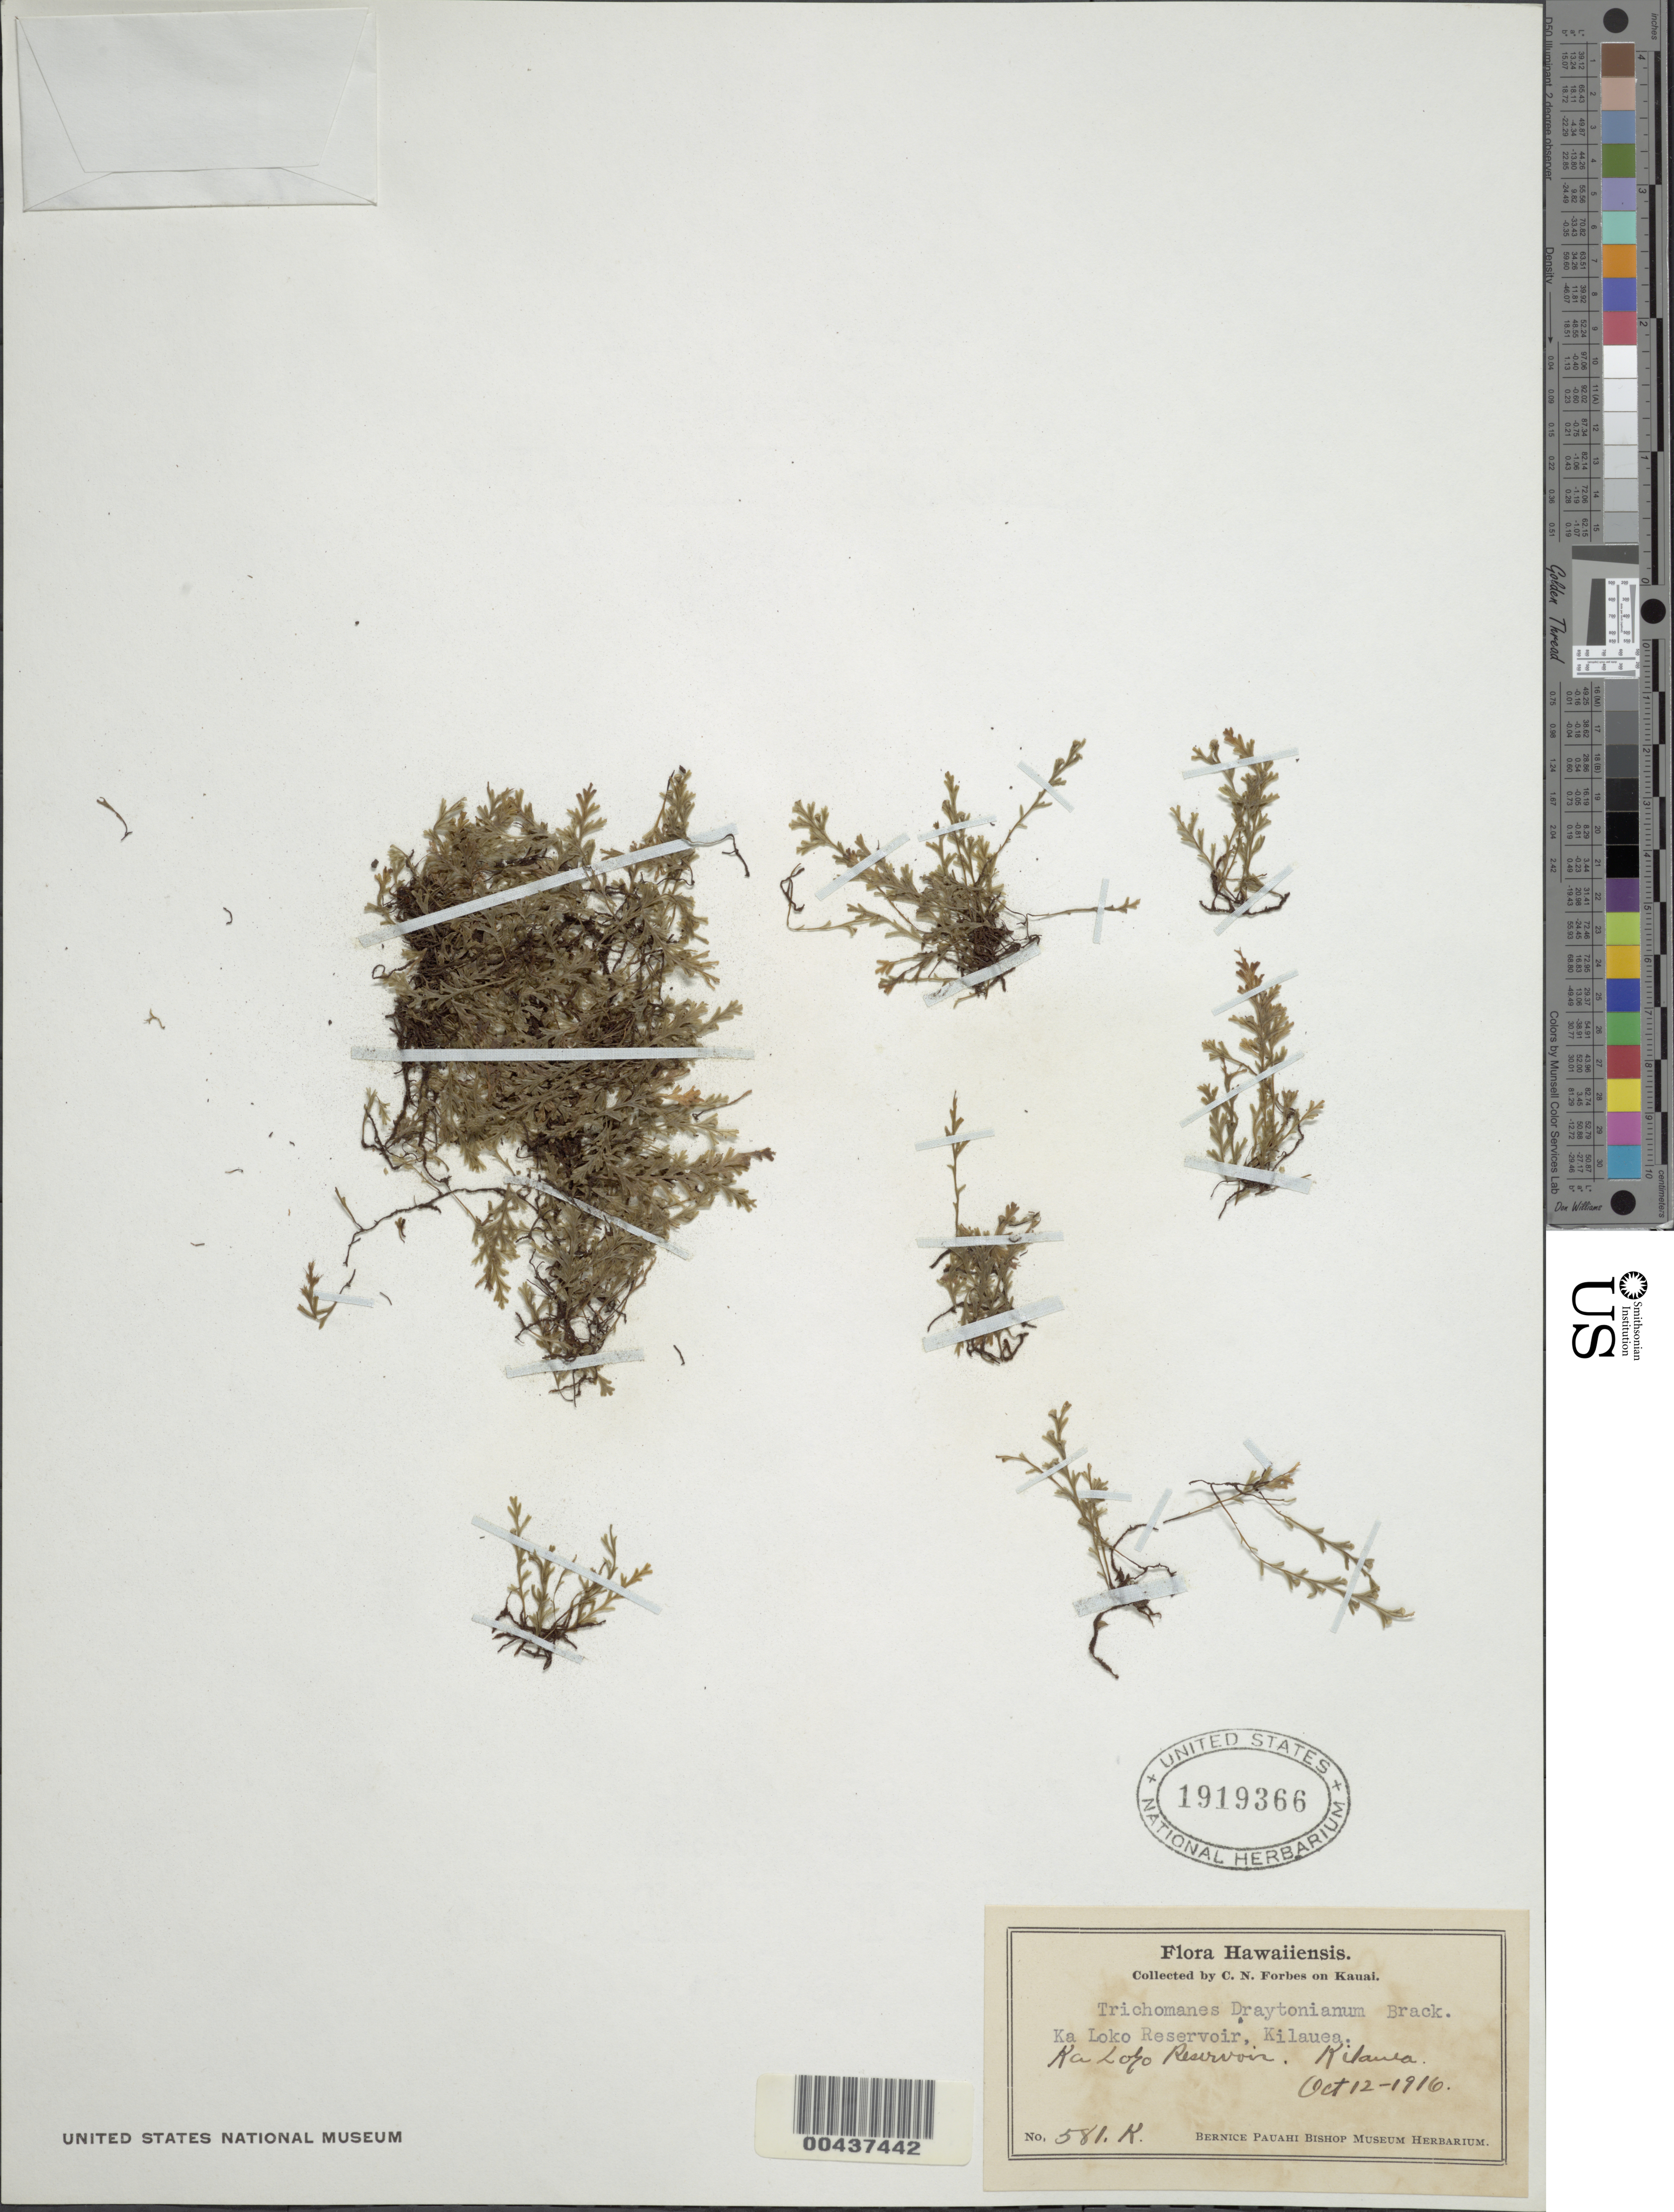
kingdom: Plantae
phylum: Tracheophyta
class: Polypodiopsida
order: Hymenophyllales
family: Hymenophyllaceae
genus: Crepidomanes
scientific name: Crepidomanes draytonianum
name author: (Brack.) Ebihara & K. Iwats.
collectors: C. N. Forbes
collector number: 581.K.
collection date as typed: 12 Oct 1916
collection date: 1916-10-12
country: United States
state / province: Hawaii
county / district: Kauai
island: Kaua'i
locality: Ka Loko Reservoir, Kilauea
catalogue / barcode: US 1919366